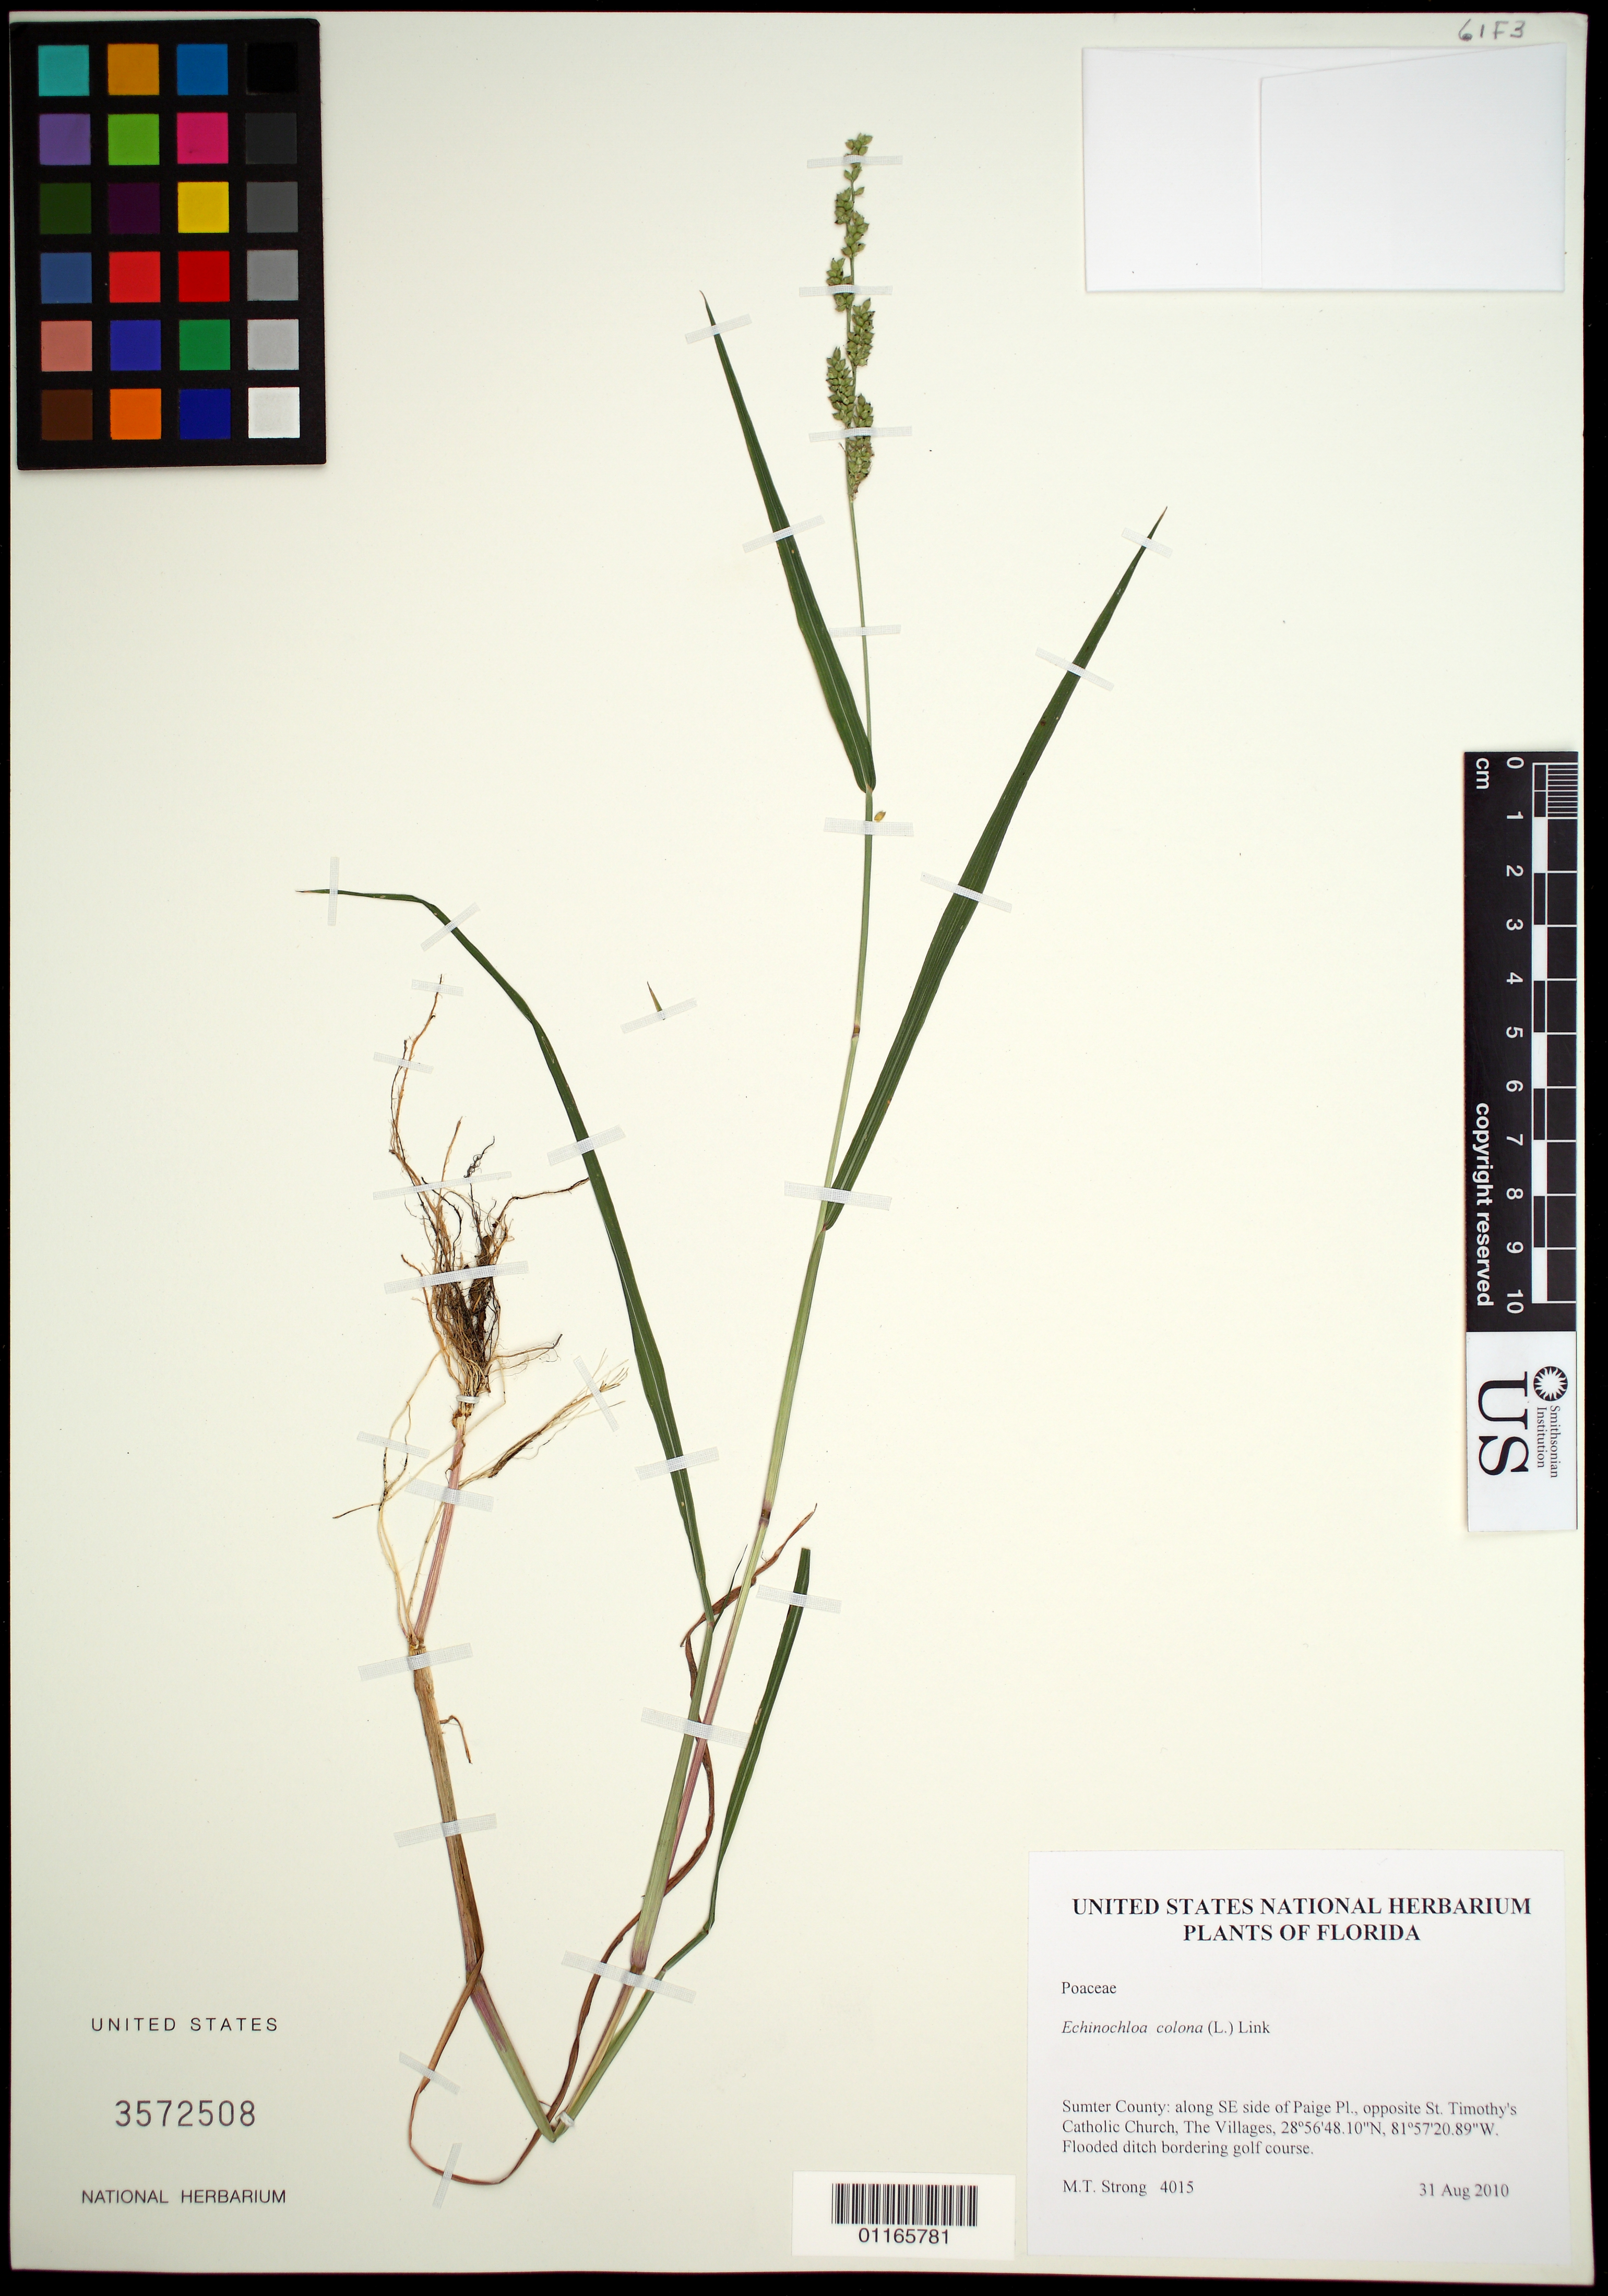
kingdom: Plantae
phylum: Tracheophyta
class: Liliopsida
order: Poales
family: Poaceae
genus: Echinochloa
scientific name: Echinochloa colona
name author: (L.) Link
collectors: M. T. Strong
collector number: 4015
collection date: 2010-08-31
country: United States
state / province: Florida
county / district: Sumter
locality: Along SE side of Paige Pl., opposite St. Timothy's Catholic Church, The Villages.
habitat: Flooded ditch bordering golf course.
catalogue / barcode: US 3572508